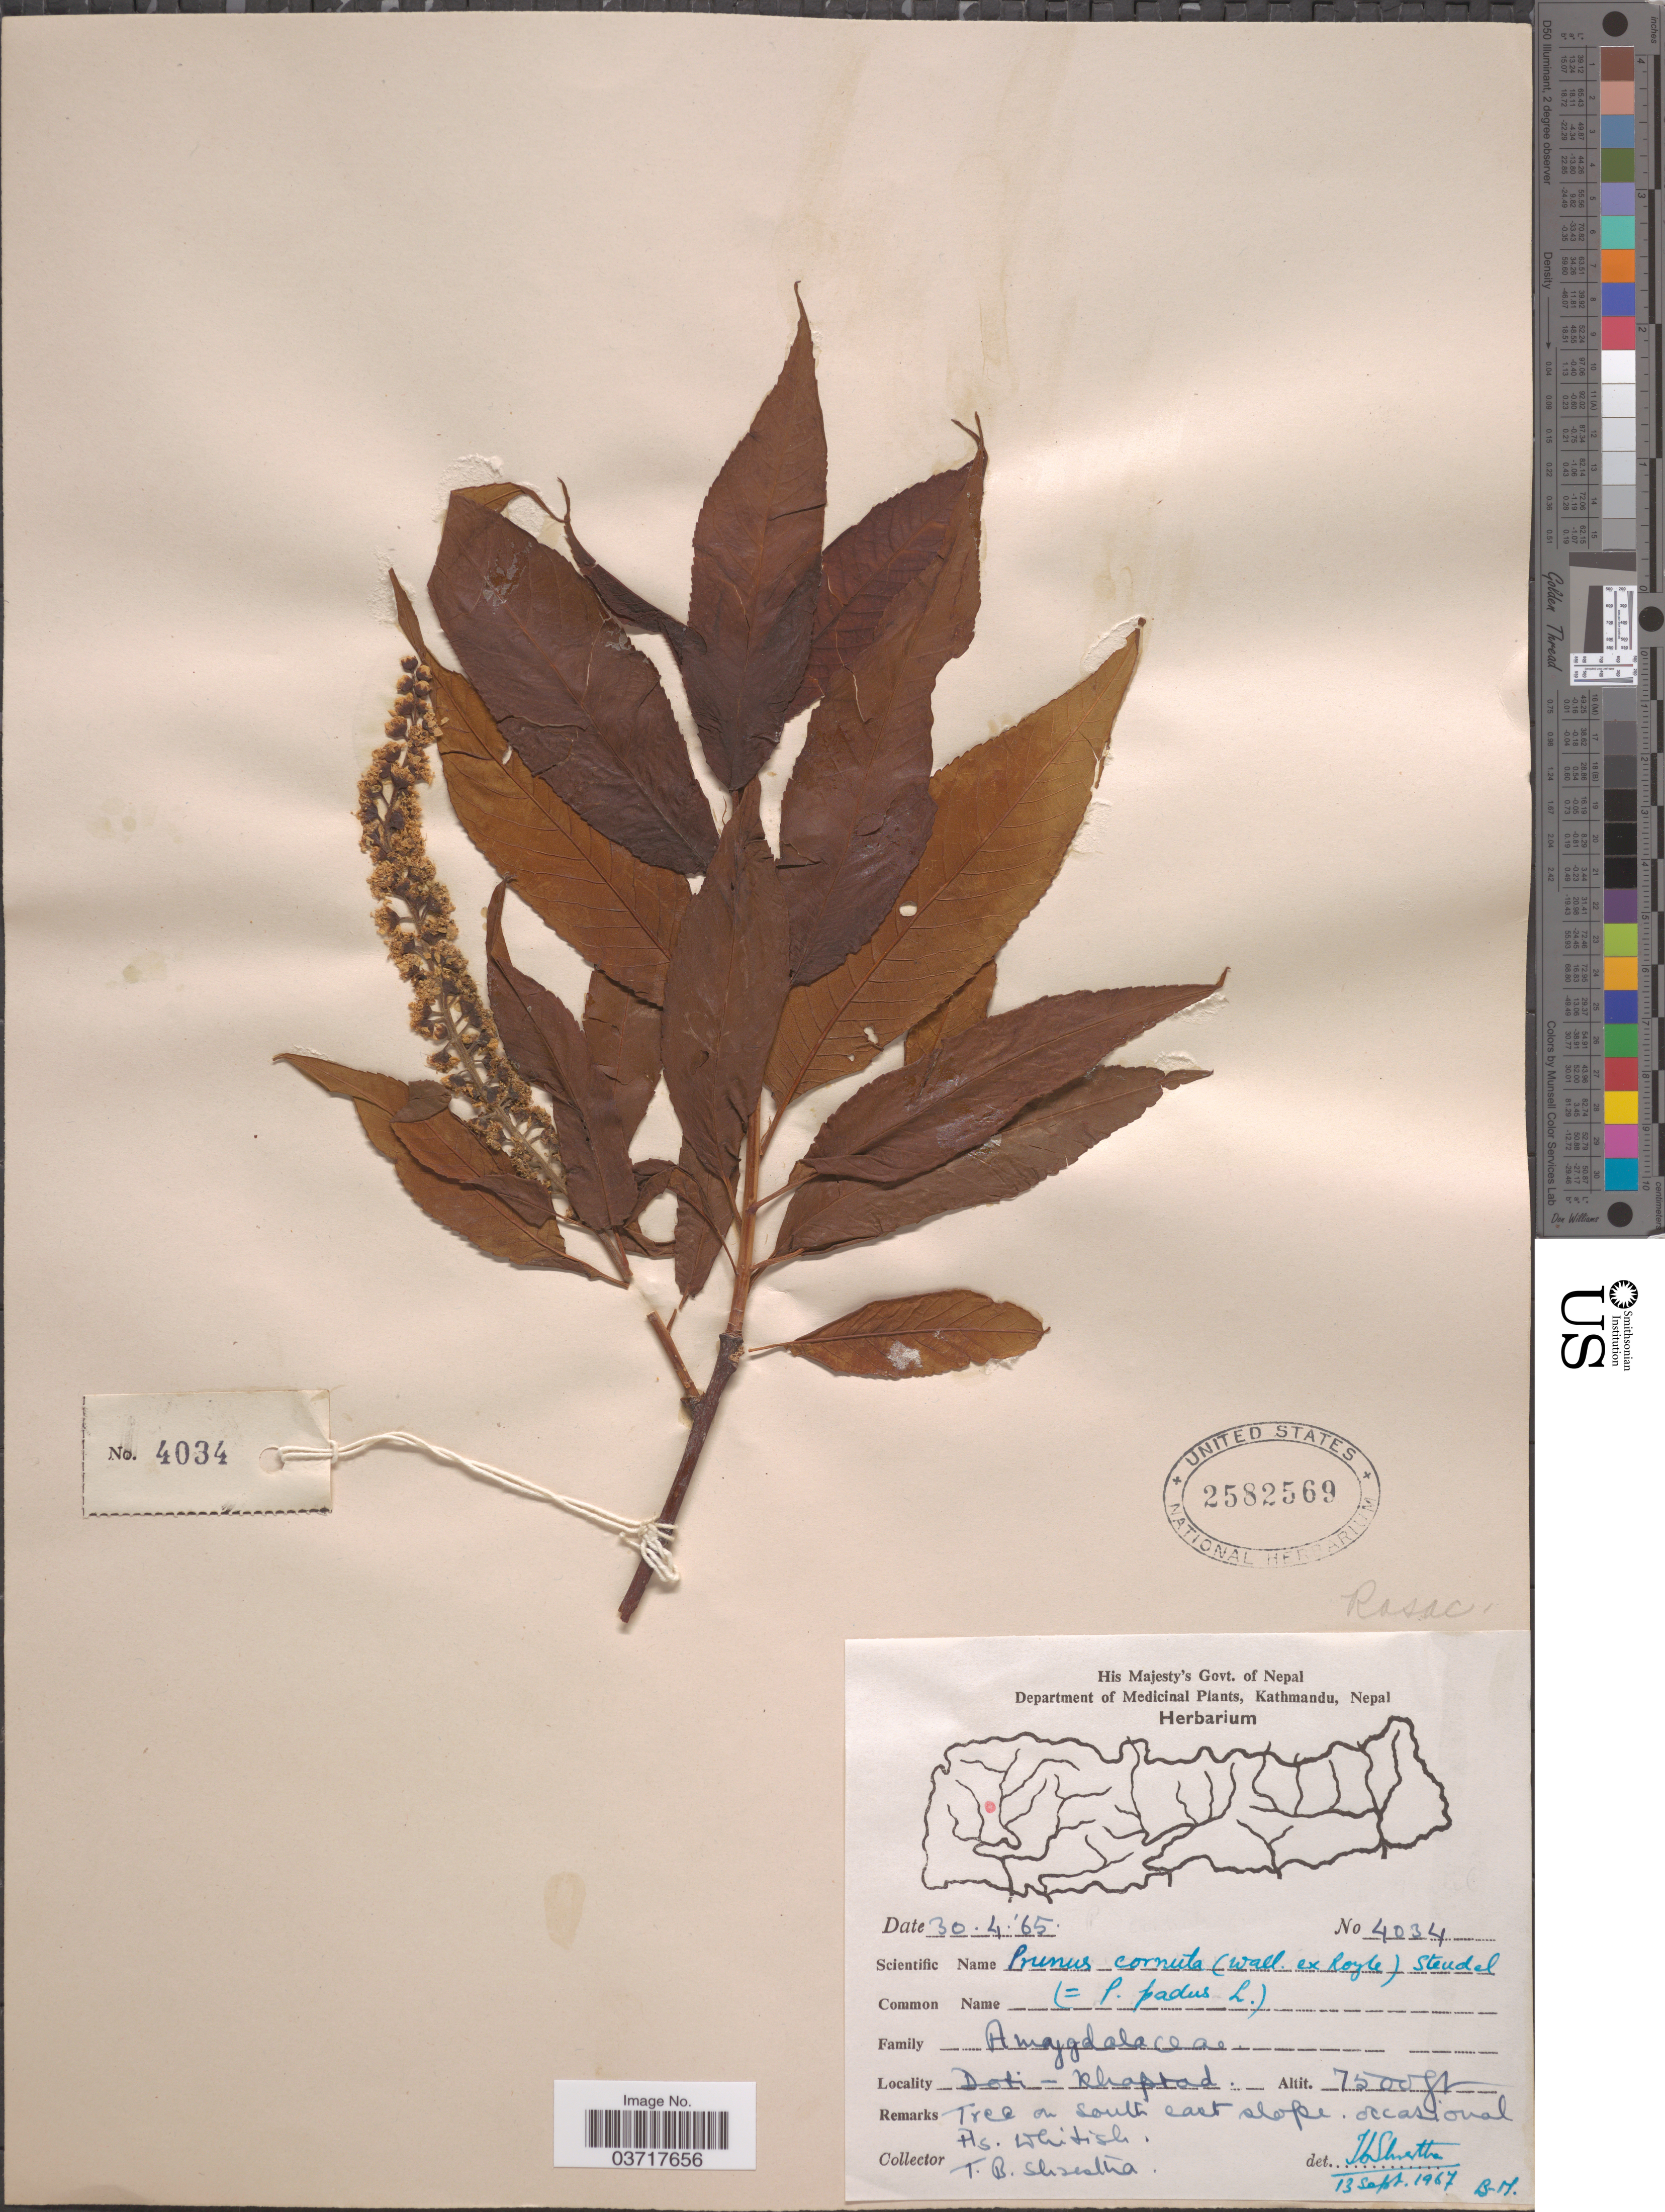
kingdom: Plantae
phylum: Tracheophyta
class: Magnoliopsida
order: Rosales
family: Rosaceae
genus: Prunus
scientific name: Prunus cornuta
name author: (Wall. ex Royle) Steud.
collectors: T. B. Shrestha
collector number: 4034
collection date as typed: Transcribed d/m/y: 30/4/65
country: Nepal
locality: Doti-Khaprad.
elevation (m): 2286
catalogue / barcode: US 2582569